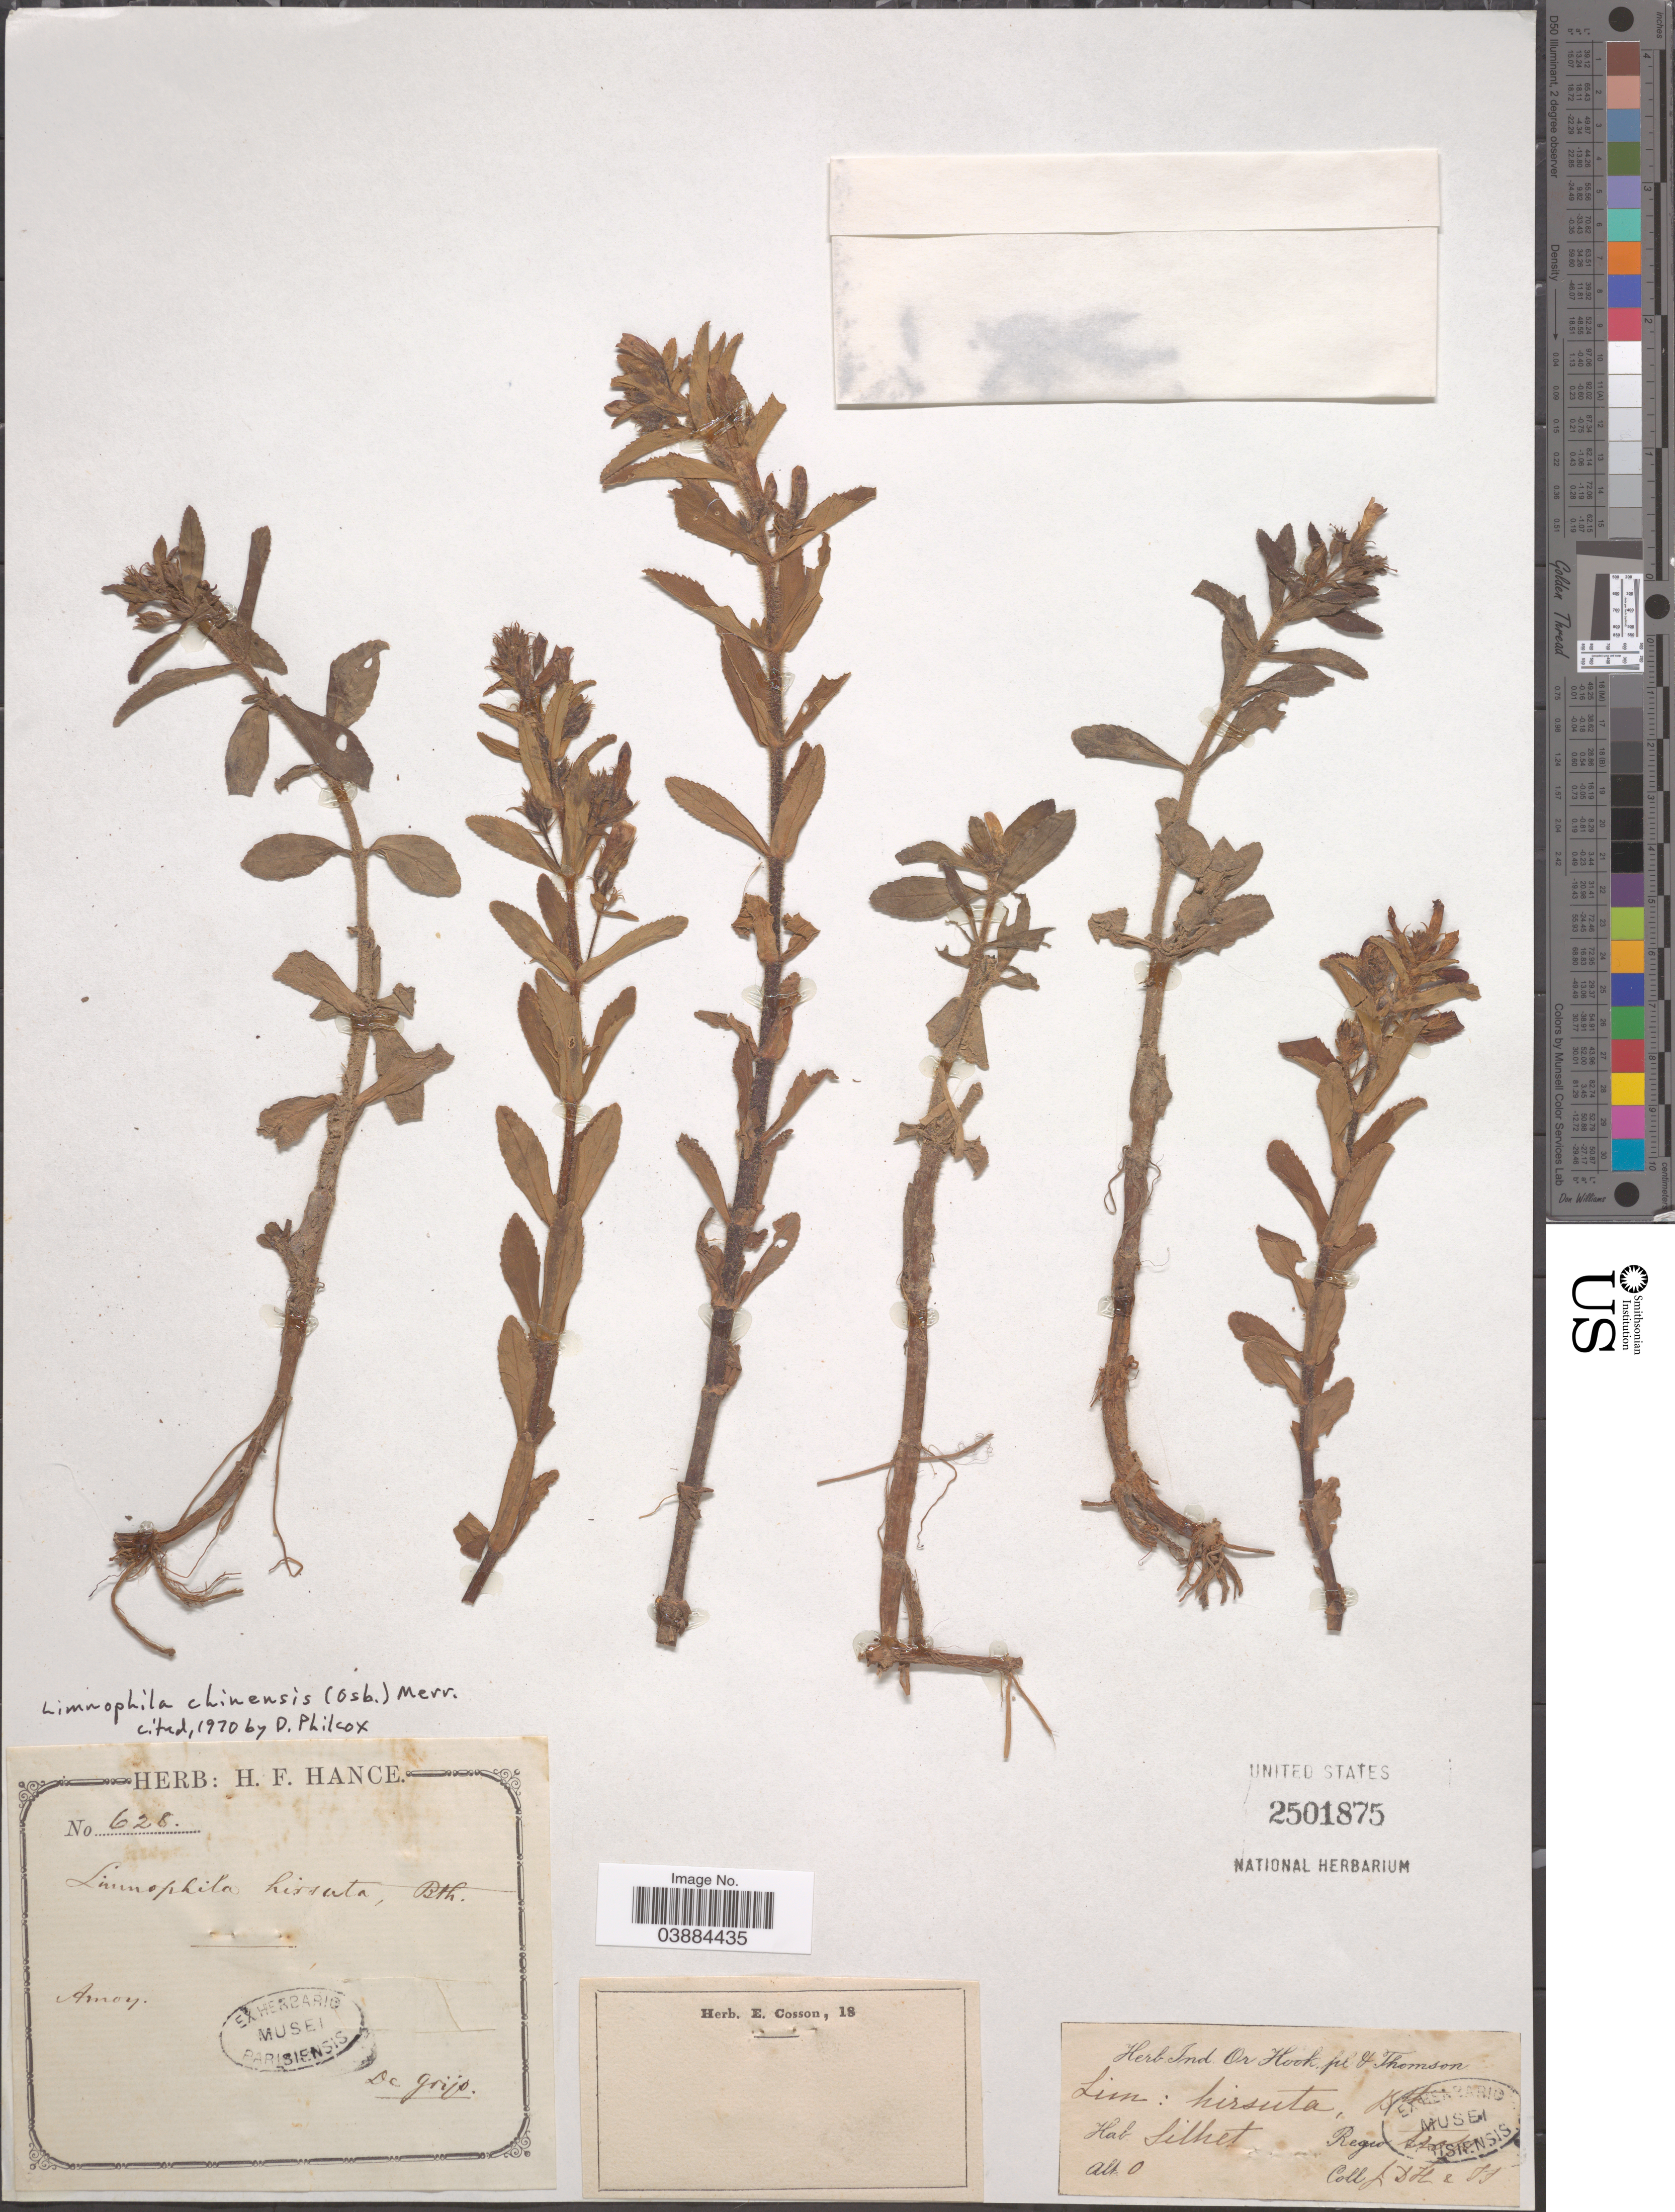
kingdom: Plantae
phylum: Tracheophyta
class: Magnoliopsida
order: Lamiales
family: Plantaginaceae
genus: Limnophila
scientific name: Limnophila chinensis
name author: (Osbeck) Merr.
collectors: J. D. Hooker & T. Thomson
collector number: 628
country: Bangladesh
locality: Amoy. Silhet. Regio trop.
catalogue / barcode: US 2501875